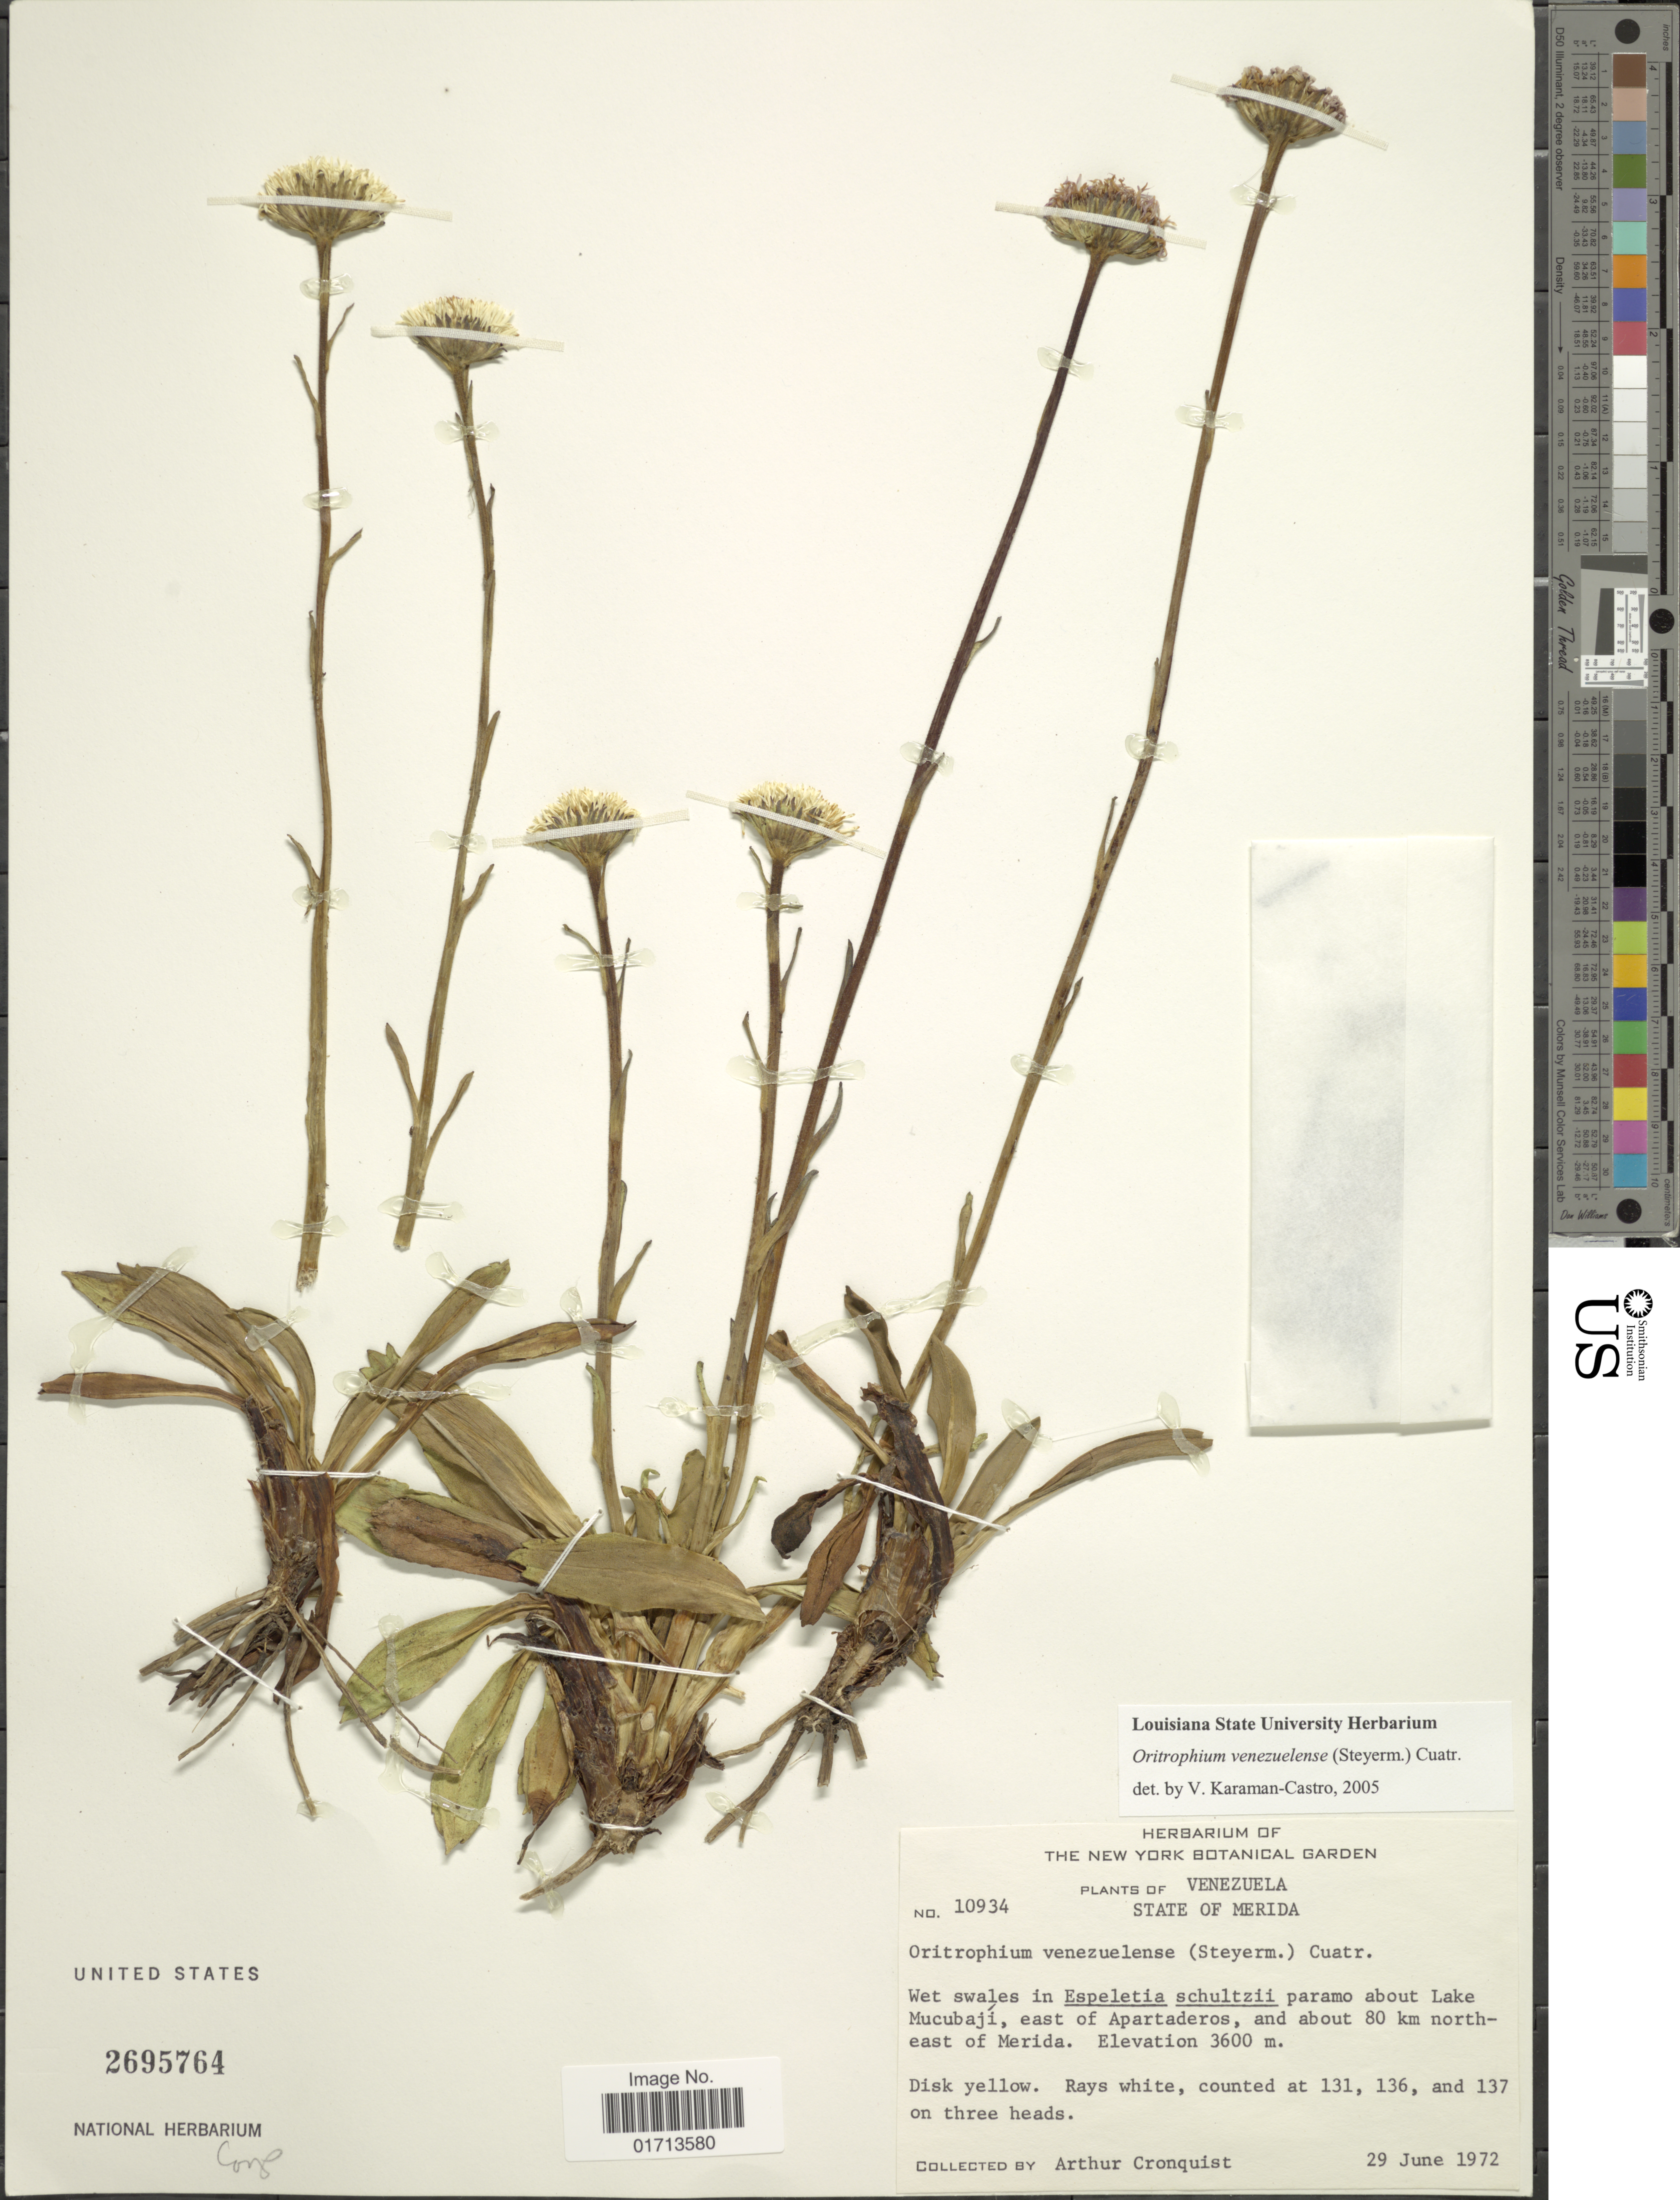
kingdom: Plantae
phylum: Tracheophyta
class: Magnoliopsida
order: Asterales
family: Asteraceae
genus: Oritrophium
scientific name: Oritrophium venezuelense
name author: (Steyerm.) Cuatrec.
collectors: A. J. Cronquist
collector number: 10934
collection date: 1972-06-29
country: Venezuela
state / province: Mérida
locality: About Lake Mucubaji, east of Apartaderos, and about 80 km north-east of Merida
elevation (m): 3600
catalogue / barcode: US 2695764